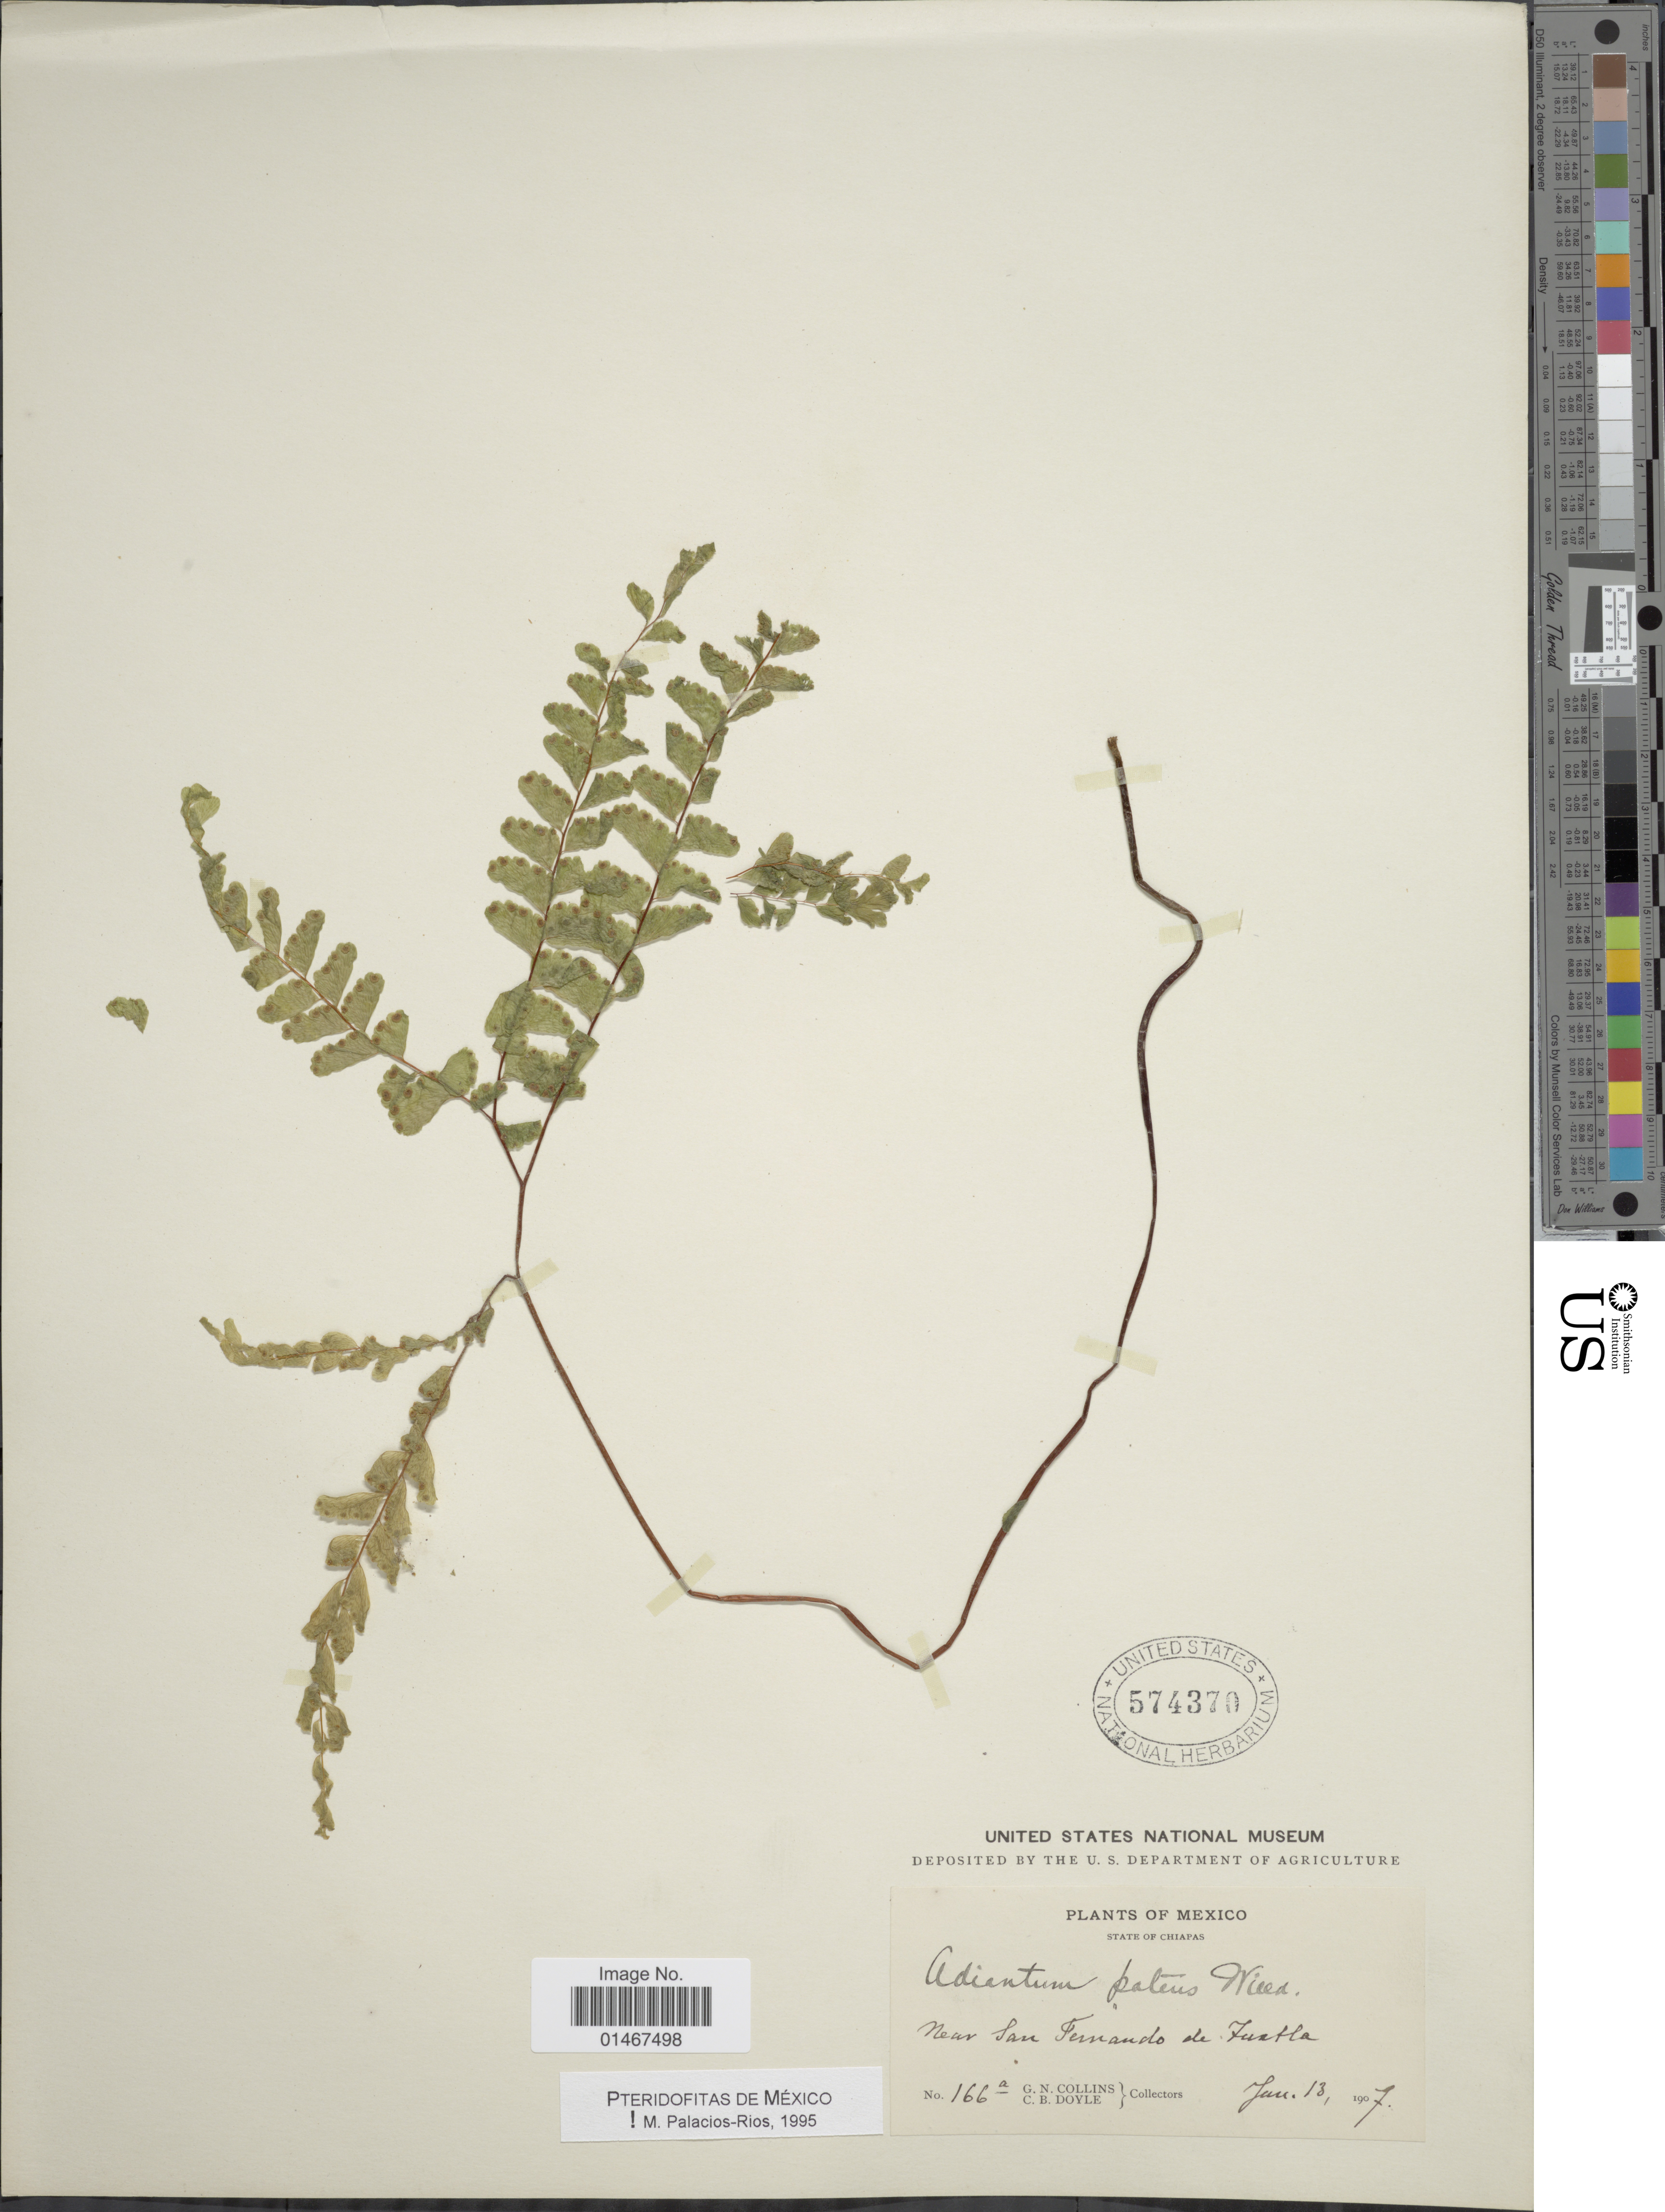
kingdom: Plantae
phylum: Tracheophyta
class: Polypodiopsida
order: Polypodiales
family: Pteridaceae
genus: Adiantum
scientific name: Adiantum patens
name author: Willd.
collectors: G. Collins & C. Doyle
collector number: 166a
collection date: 1907-06-13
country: Mexico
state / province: Chiapas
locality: State of Chiapas. Near San Fernando de Fuxtla.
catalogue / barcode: US 574370